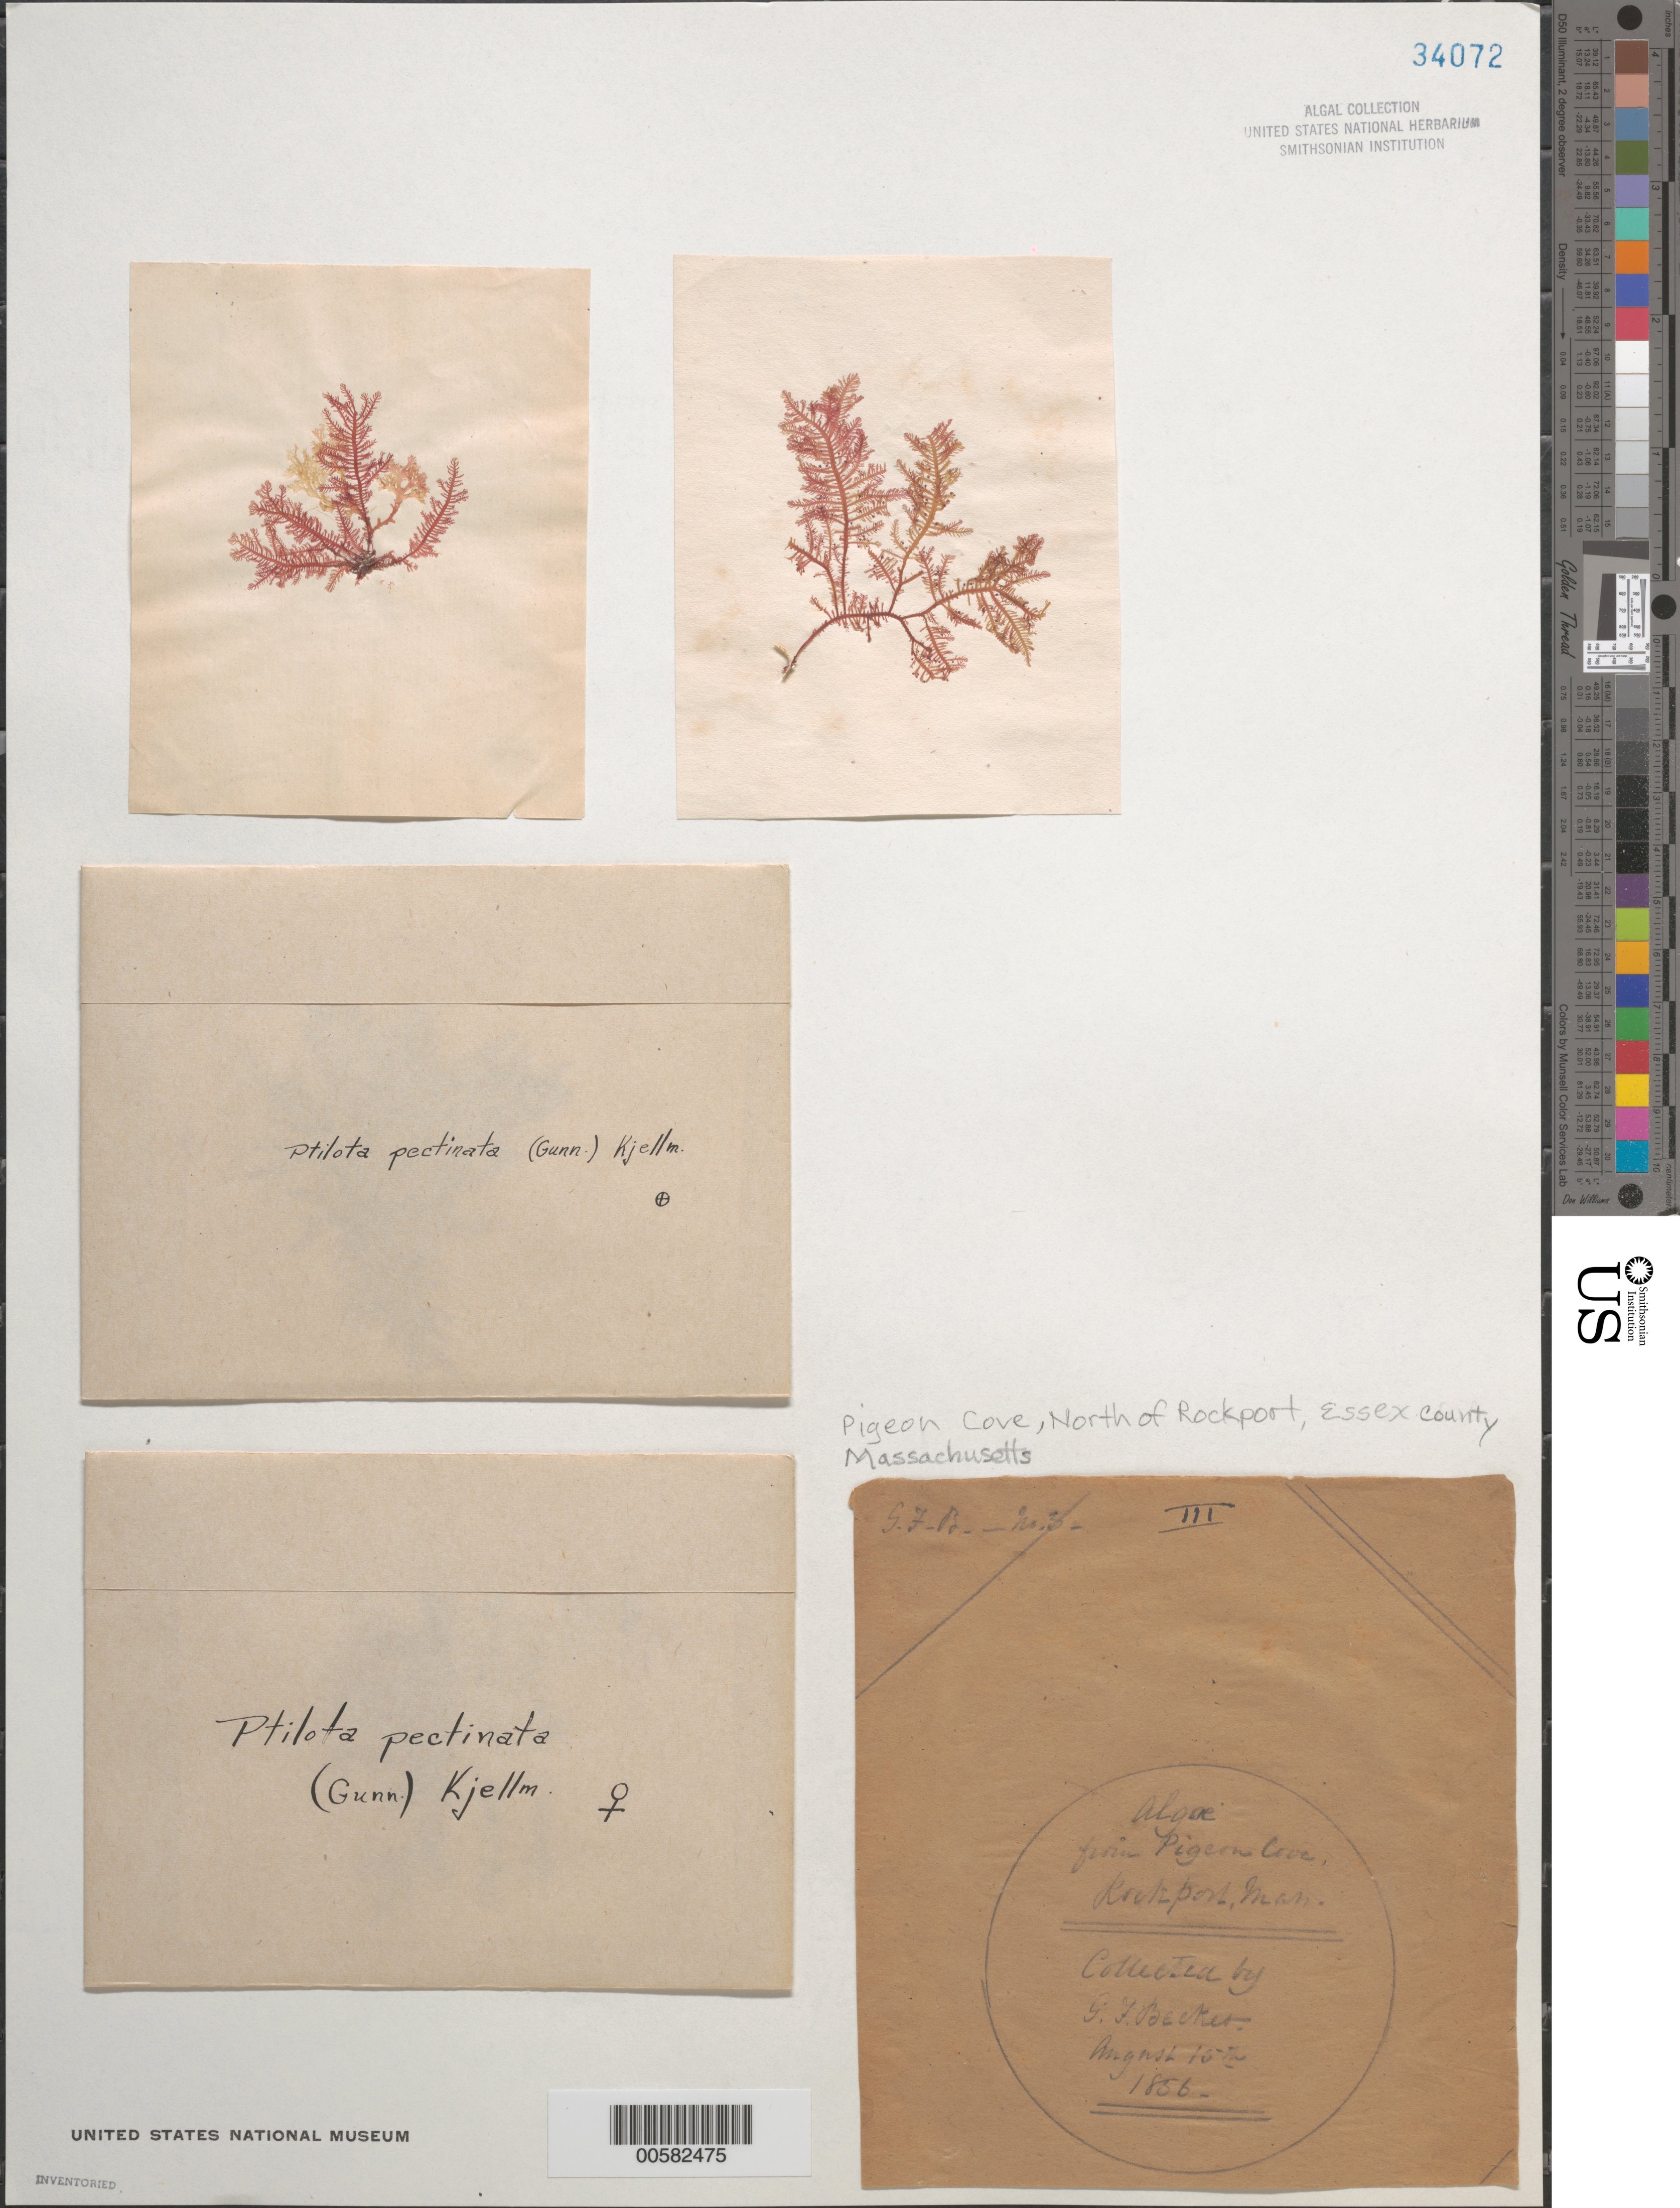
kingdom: Plantae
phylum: Rhodophyta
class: Florideophyceae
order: Ceramiales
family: Wrangeliaceae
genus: Ptilota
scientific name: Ptilota serrata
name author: Kützing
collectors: G. Becker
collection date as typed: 15 Aug 1856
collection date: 1856-08-15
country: United States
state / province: Massachusetts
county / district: Essex County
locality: Pigeon Cove, Rockport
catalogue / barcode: US 34072